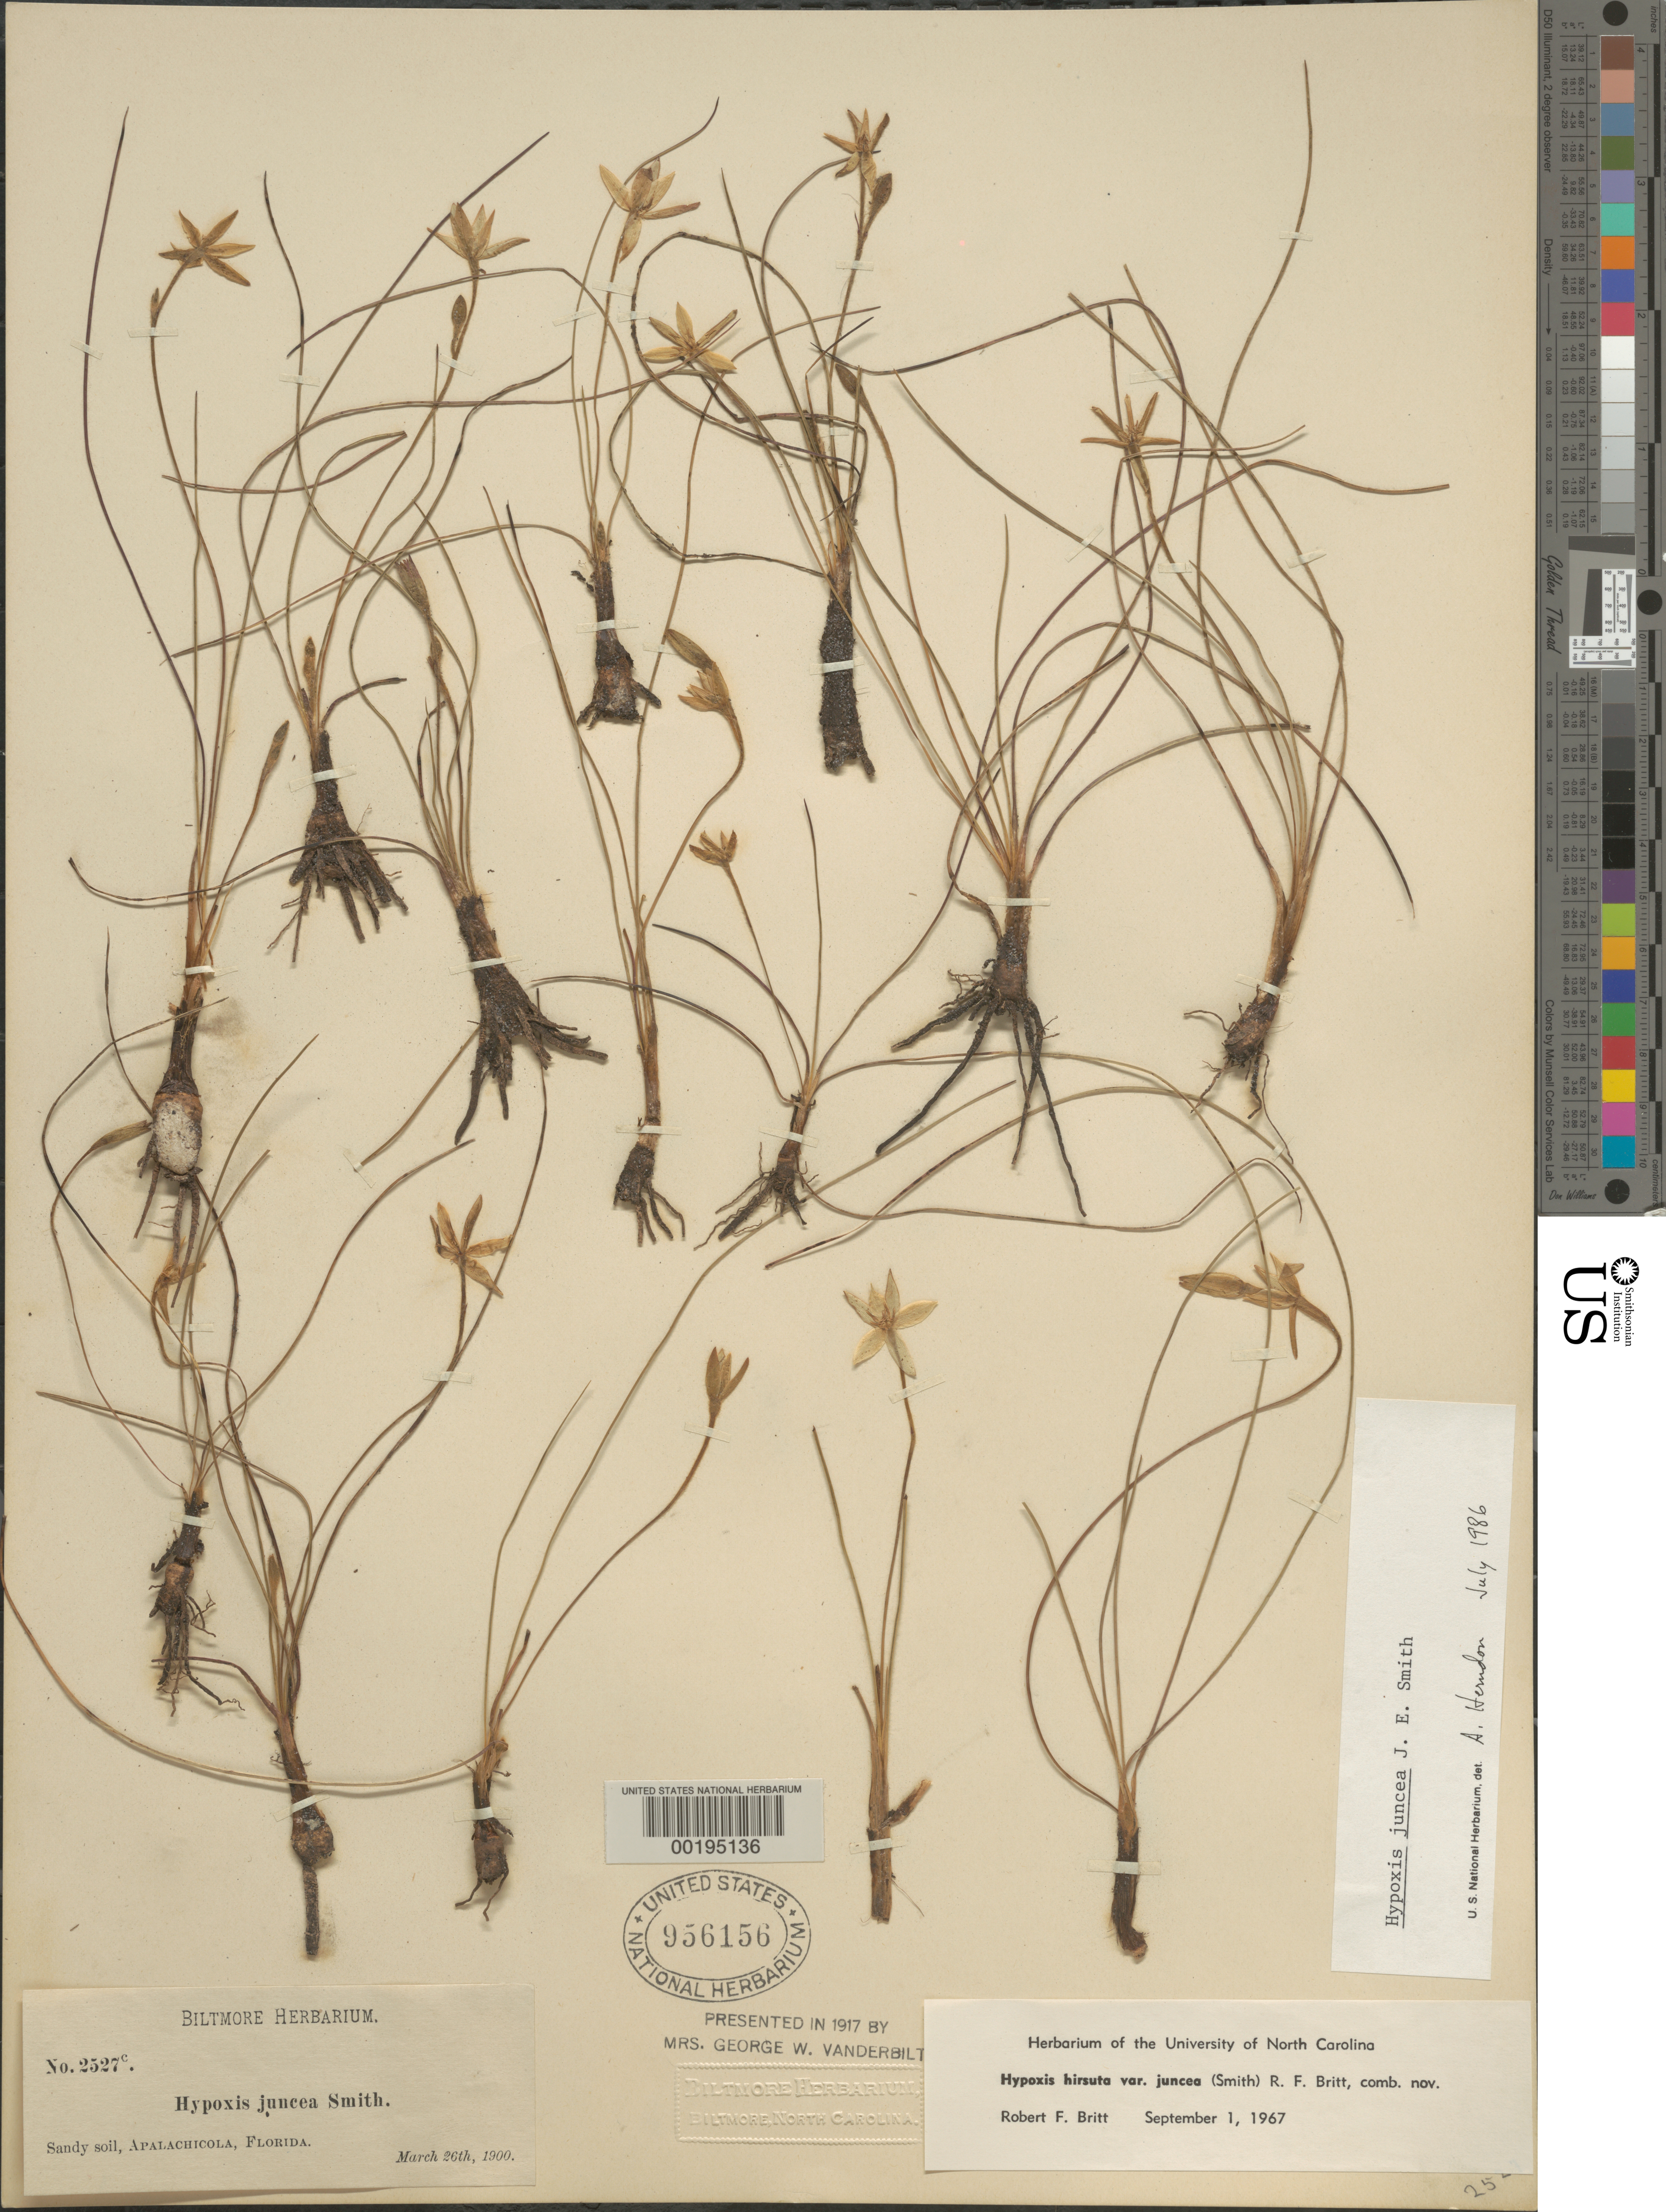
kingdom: Plantae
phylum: Tracheophyta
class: Liliopsida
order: Asparagales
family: Hypoxidaceae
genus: Hypoxis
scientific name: Hypoxis juncea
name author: Small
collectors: ex herb. Biltmore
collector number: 2527c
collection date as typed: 26 Mar 1900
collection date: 1900-03-26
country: United States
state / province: Florida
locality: Apalachicola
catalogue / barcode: US 956156